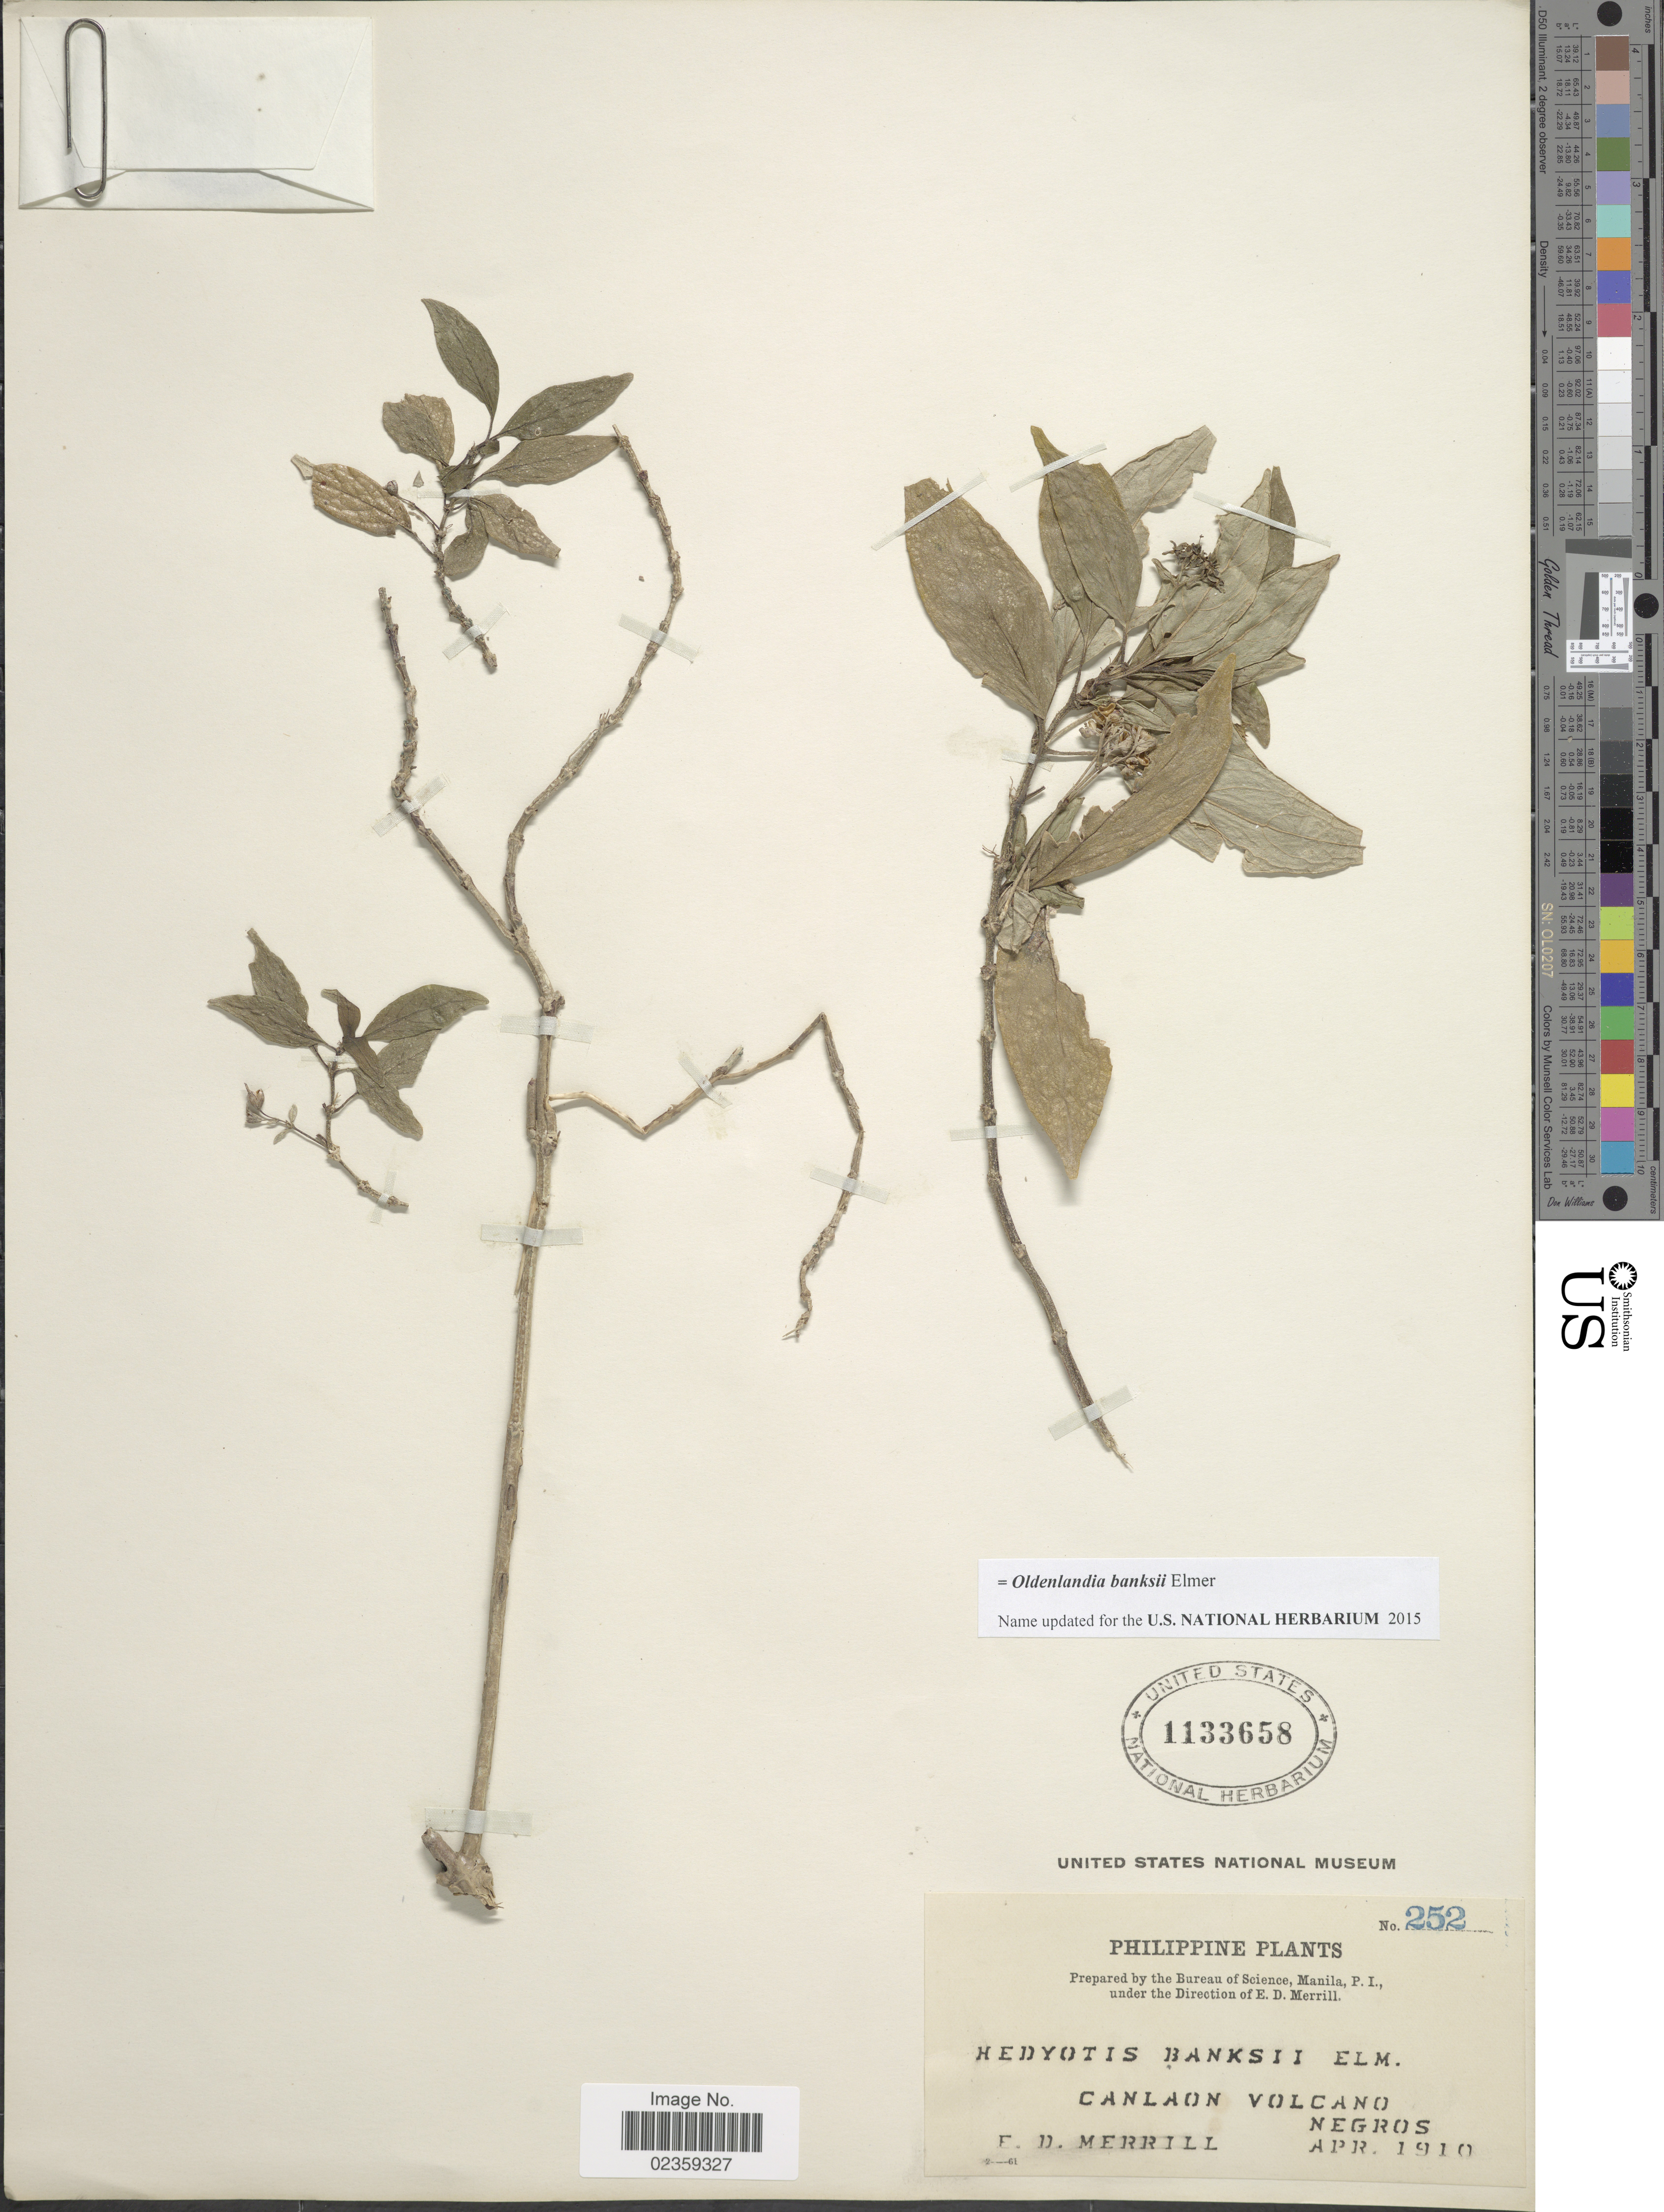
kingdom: Plantae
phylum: Tracheophyta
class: Magnoliopsida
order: Gentianales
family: Rubiaceae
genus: Oldenlandia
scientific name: Oldenlandia banksii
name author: Elmer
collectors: E. D. Merrill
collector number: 252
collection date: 1910-04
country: Philippines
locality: Canlaon Volcano. Negros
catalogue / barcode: US 1133658